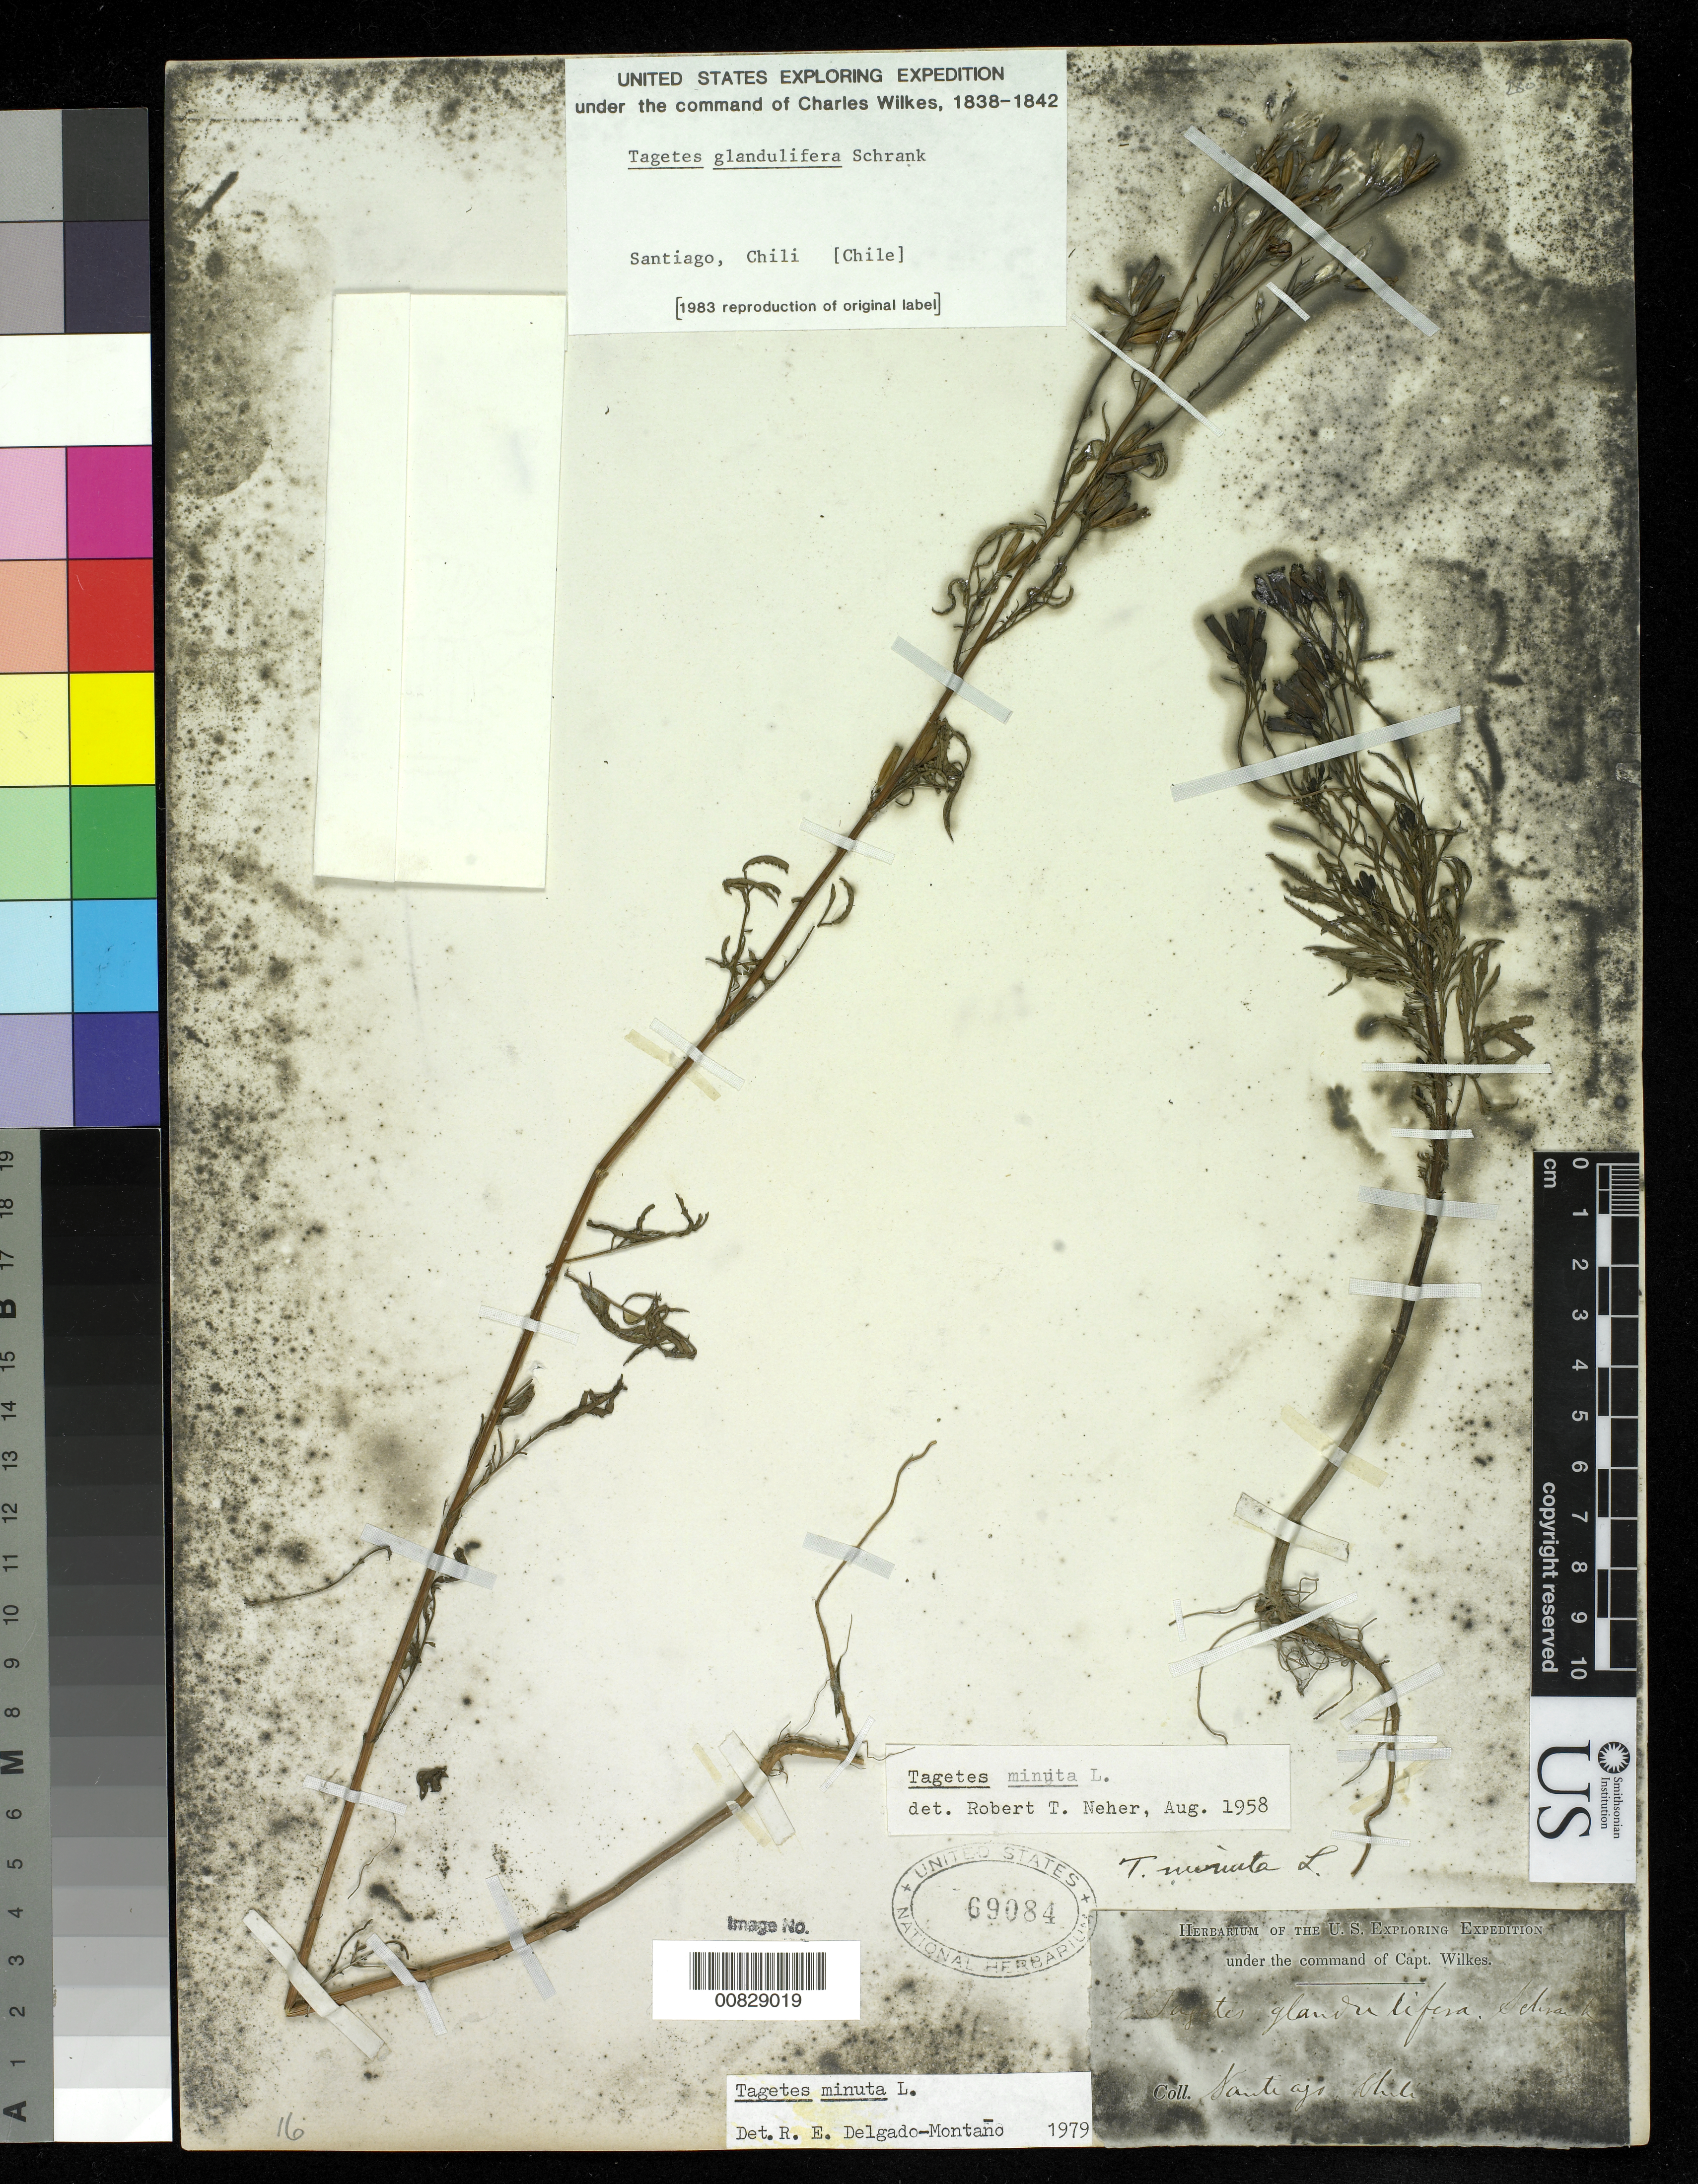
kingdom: Plantae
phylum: Tracheophyta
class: Magnoliopsida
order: Asterales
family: Asteraceae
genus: Tagetes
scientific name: Tagetes minuta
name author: L.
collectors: Wilkes Explor. Exped.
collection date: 1838/1842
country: Chile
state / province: Región Metropolitana (RM)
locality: Santiago, Chili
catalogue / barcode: US 69084